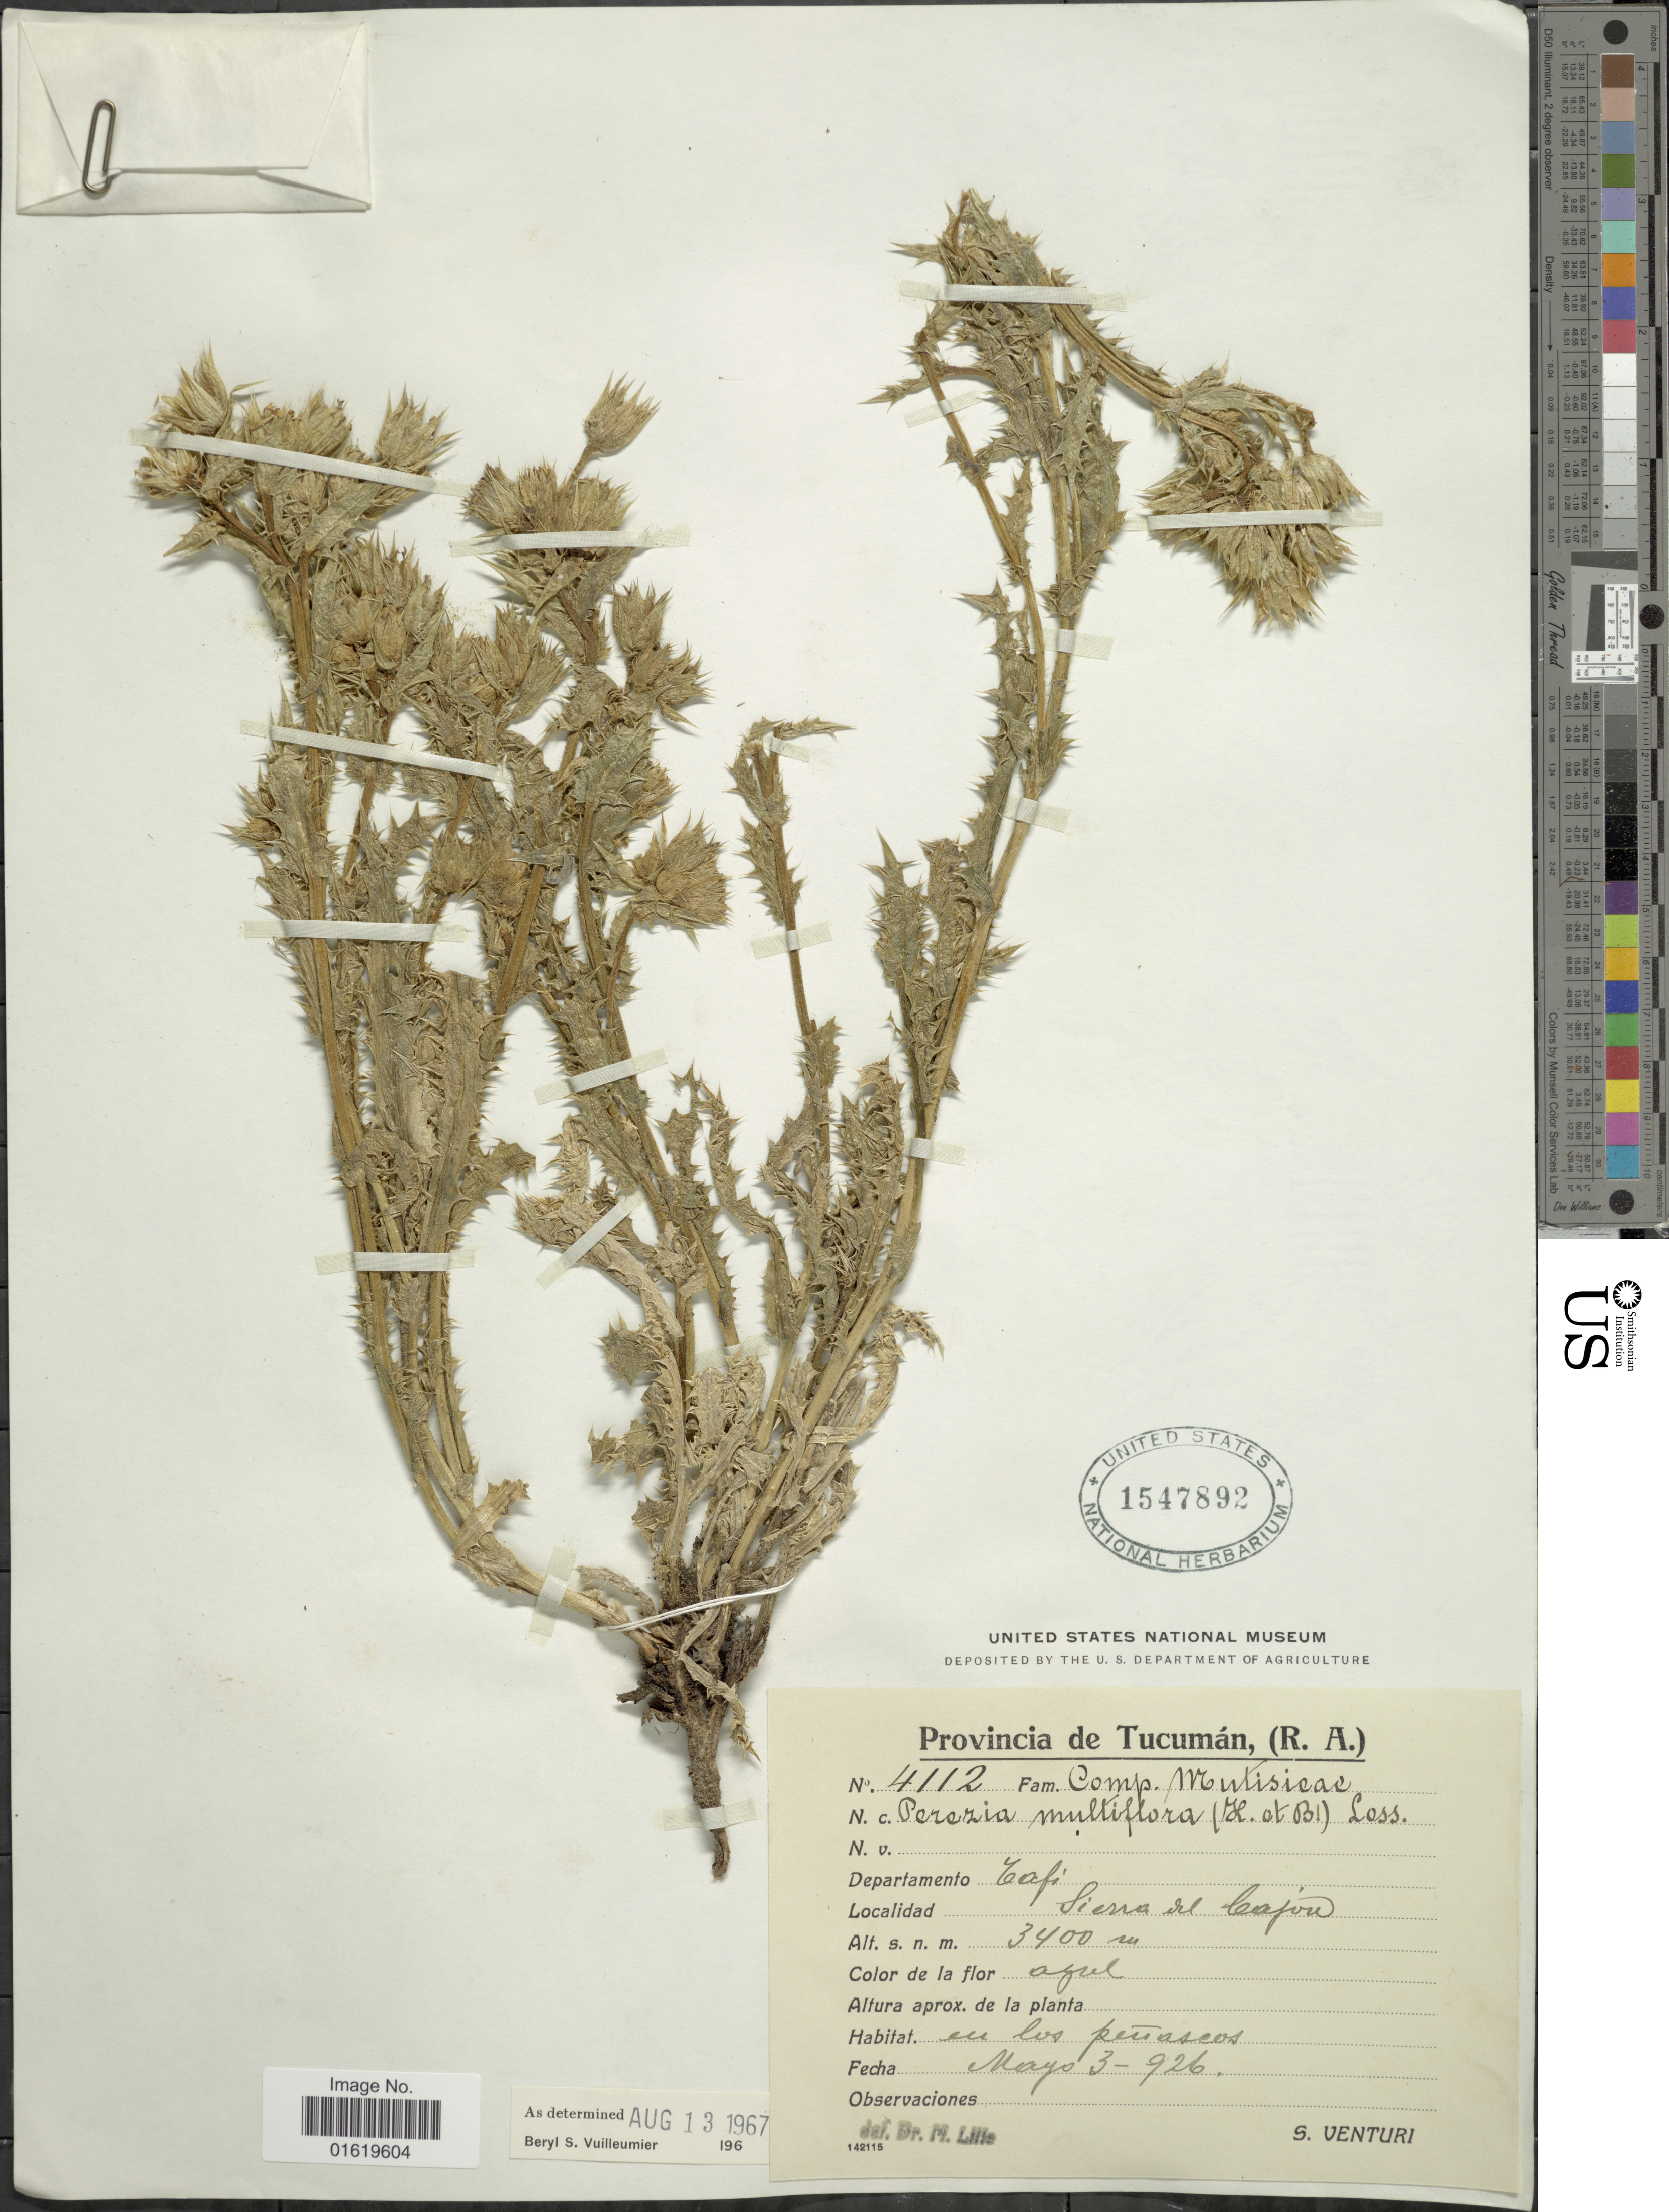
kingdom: Plantae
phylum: Tracheophyta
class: Magnoliopsida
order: Asterales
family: Asteraceae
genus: Perezia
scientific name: Perezia multiflora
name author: Less.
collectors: S. Venturi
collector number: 4112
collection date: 1926-05-03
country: Argentina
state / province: Tucuman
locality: Provincia de Tucumán, (R.A.). Departamento Tafi. Sierra del Cajon.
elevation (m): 3400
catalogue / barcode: US 1547892